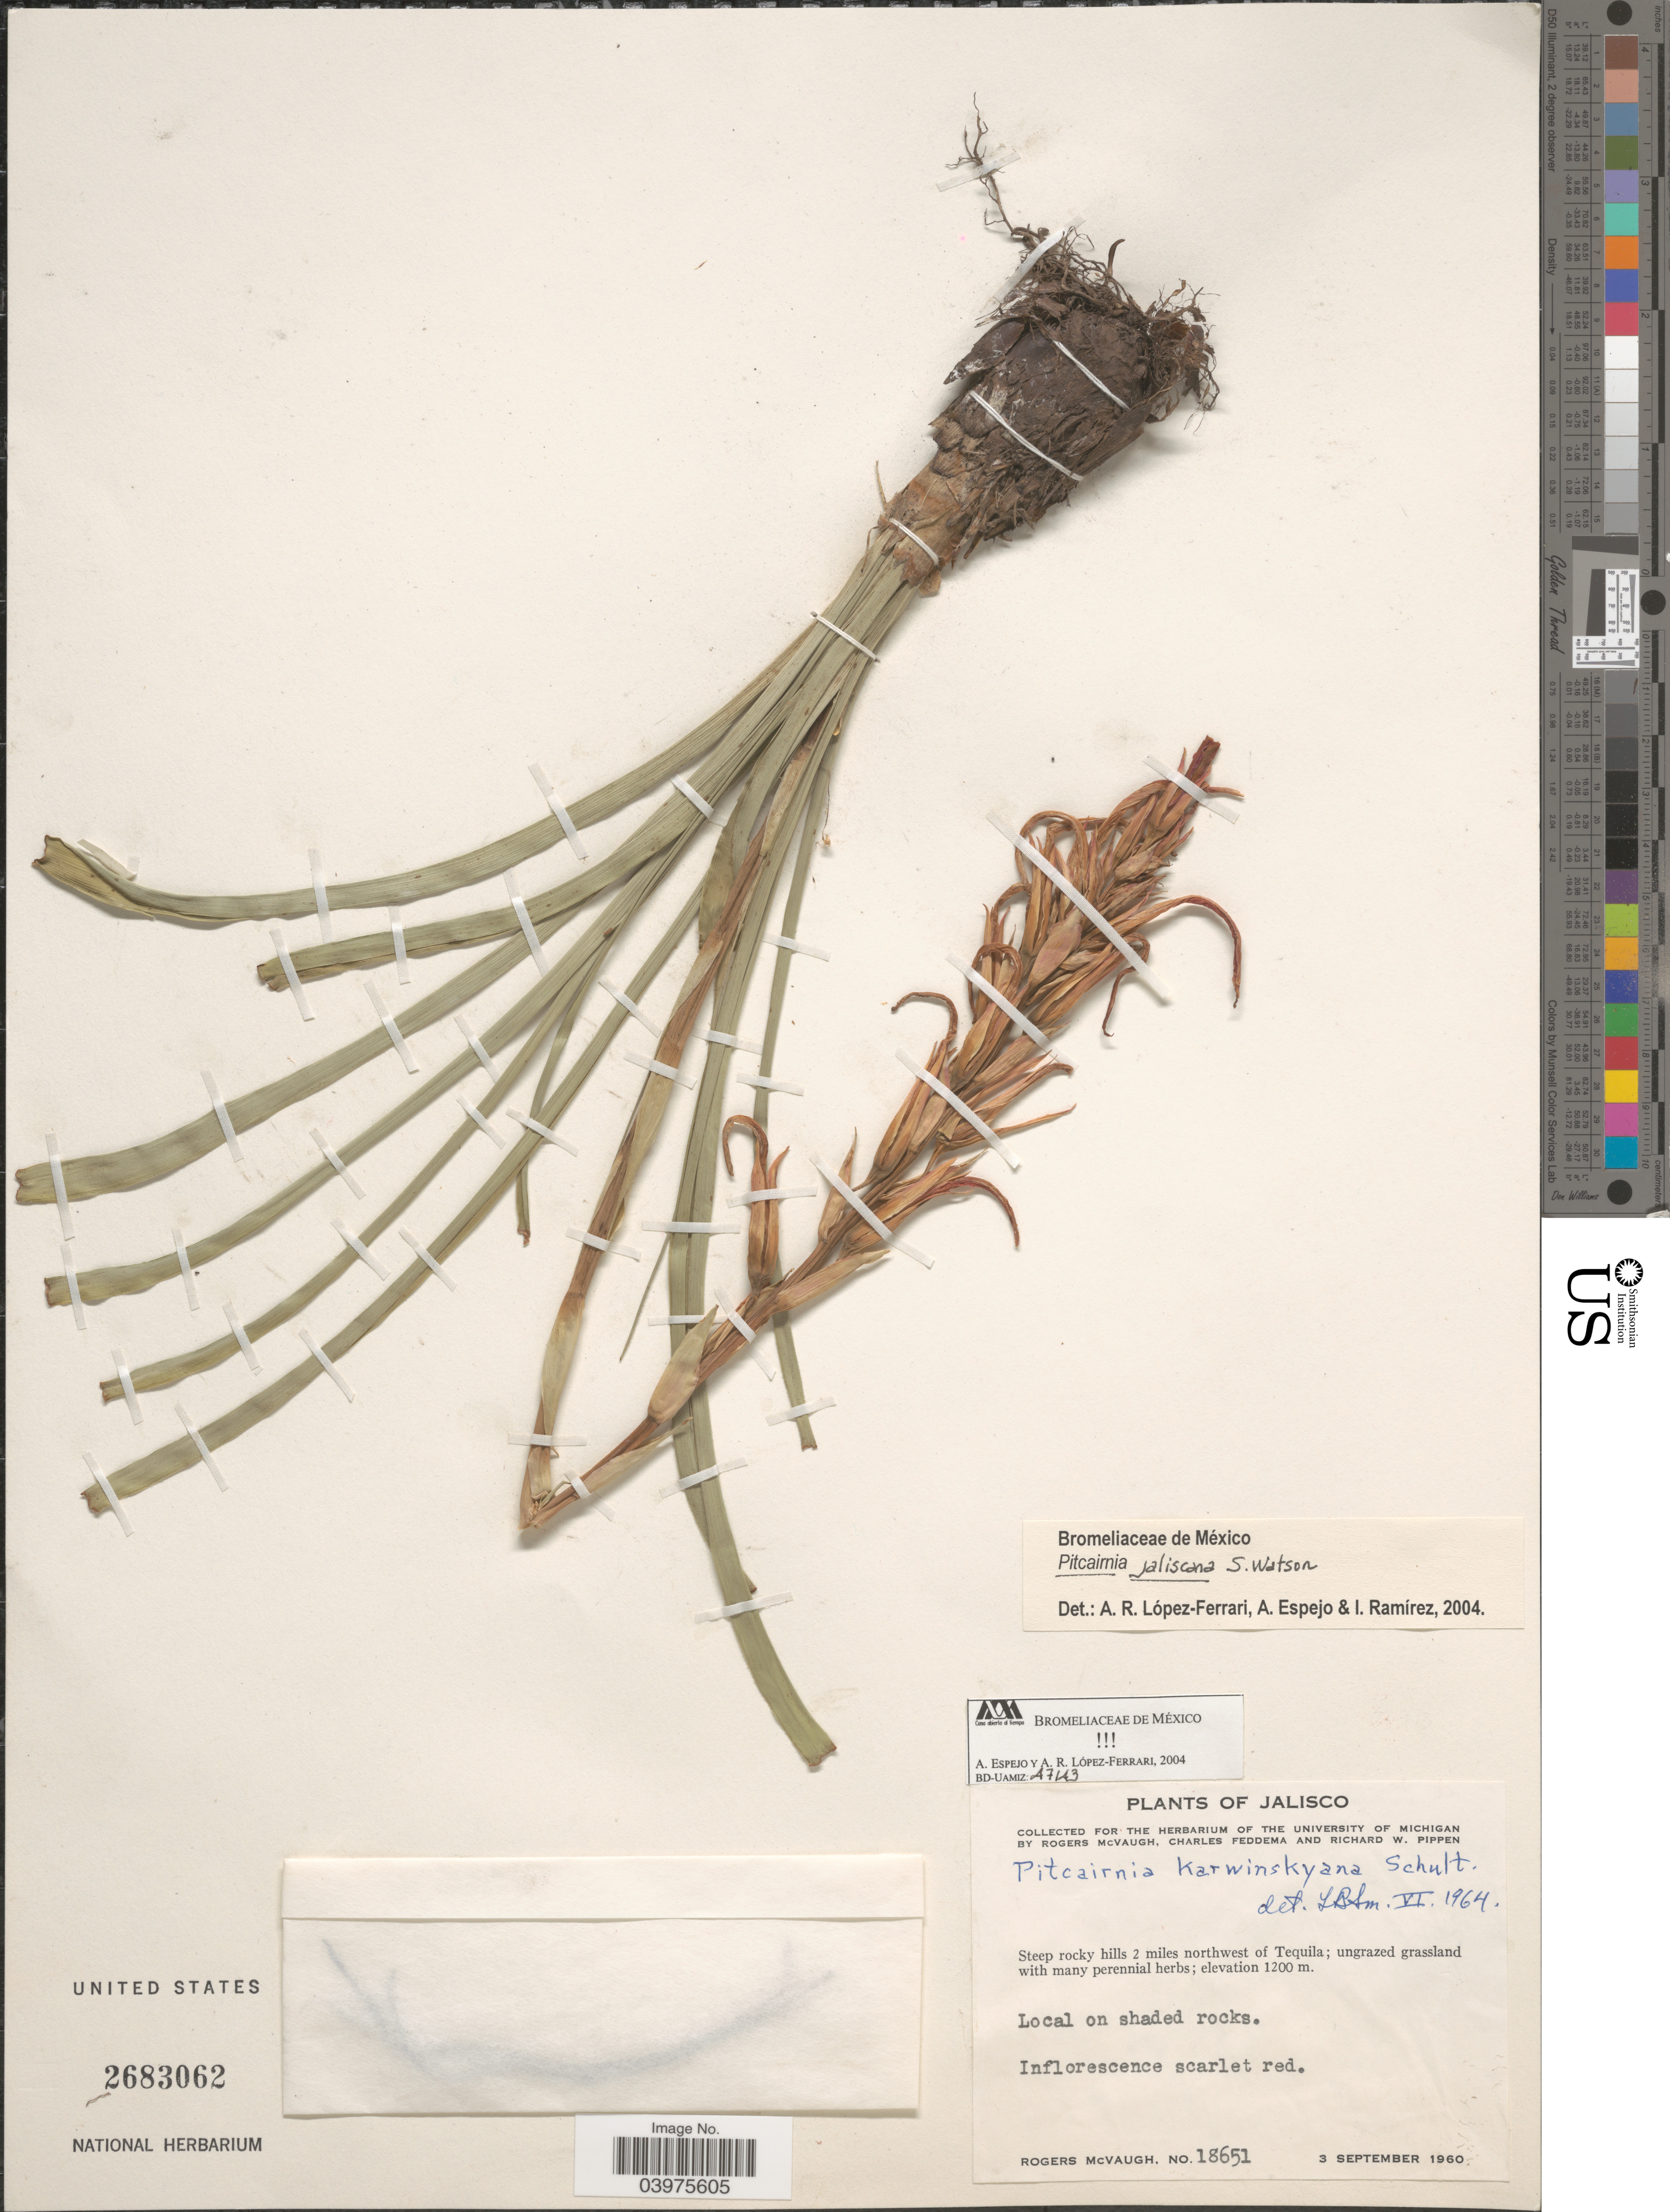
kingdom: Plantae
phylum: Tracheophyta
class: Liliopsida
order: Poales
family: Bromeliaceae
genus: Pitcairnia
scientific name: Pitcairnia jaliscana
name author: S. Watson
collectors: R. McVaugh, C. Feddema & R. W. Pippen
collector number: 18651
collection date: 1960-09-03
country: Mexico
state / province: Jalisco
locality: Steep rocky hills 2 miles northwest of Tequila.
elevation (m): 1200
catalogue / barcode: US 2683062